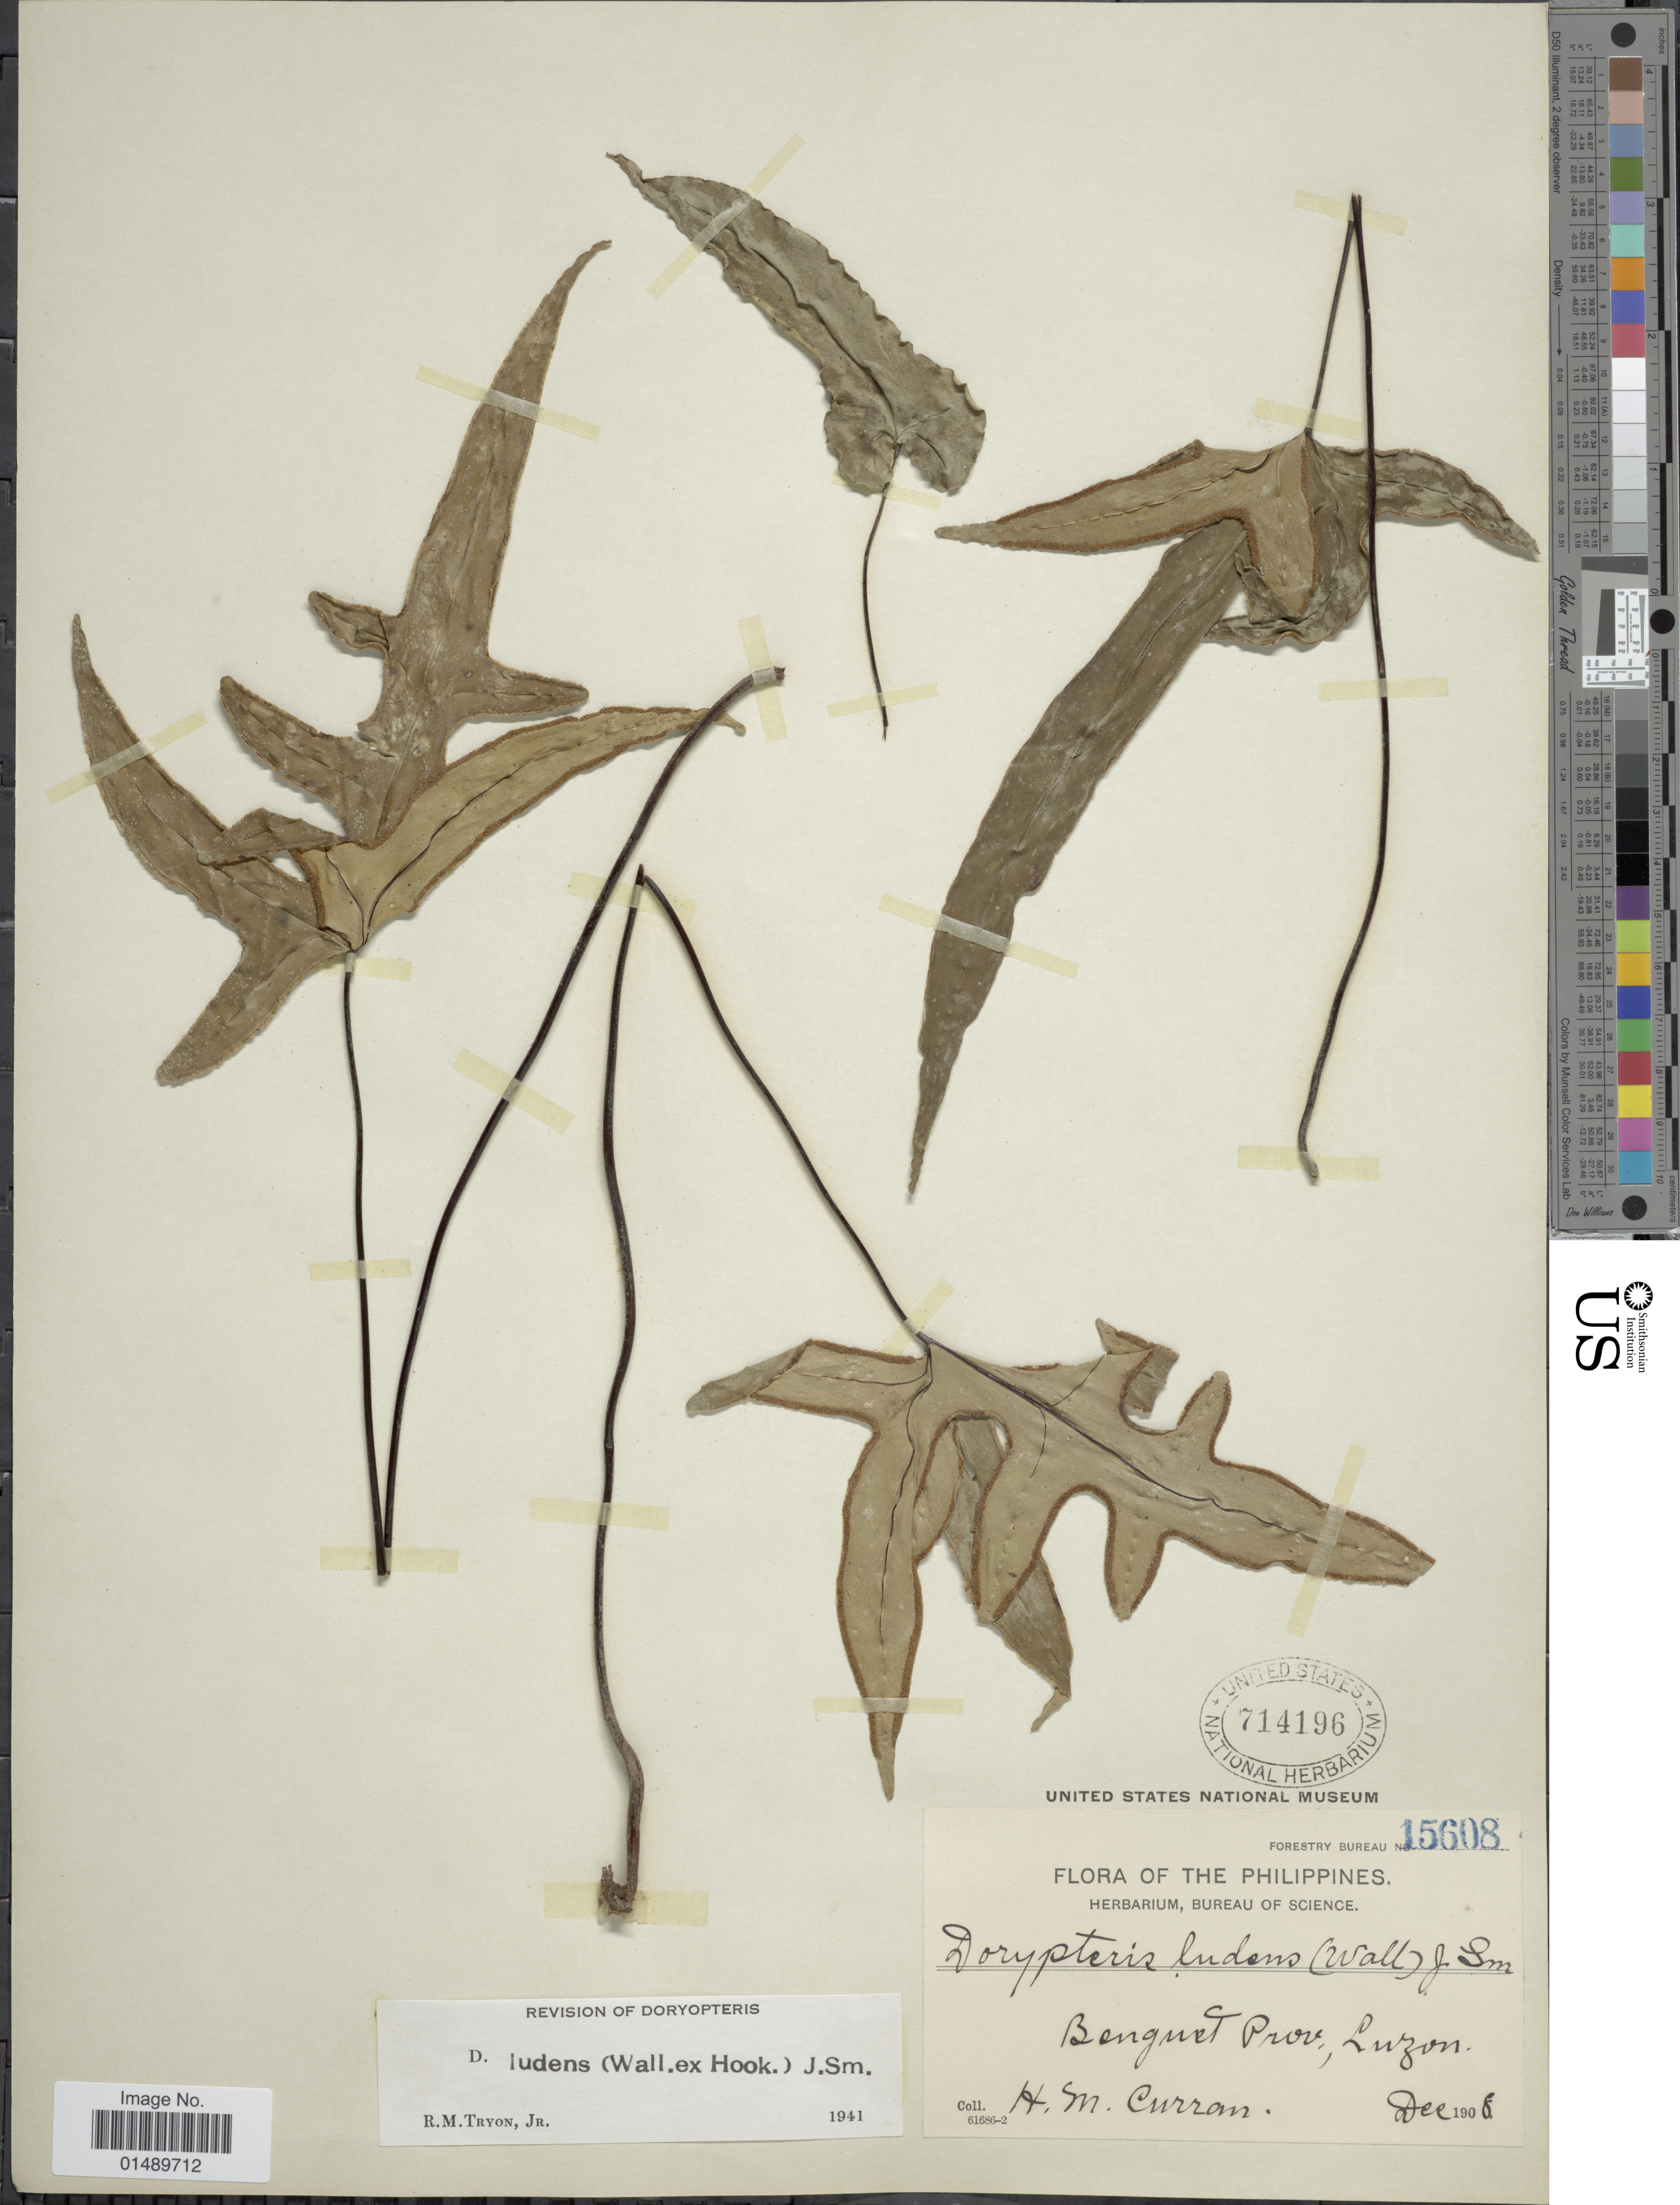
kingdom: Plantae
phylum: Tracheophyta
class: Polypodiopsida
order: Polypodiales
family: Pteridaceae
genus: Calciphilopteris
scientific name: Calciphilopteris ludens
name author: (Wall. ex Hook.) Yesilyurt & H. Schneid.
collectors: H. M. Curran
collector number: Bureau of Science 15608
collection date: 1906-12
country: Philippines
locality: Philippines, Benguet Prov, Luzon.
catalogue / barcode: US 714196